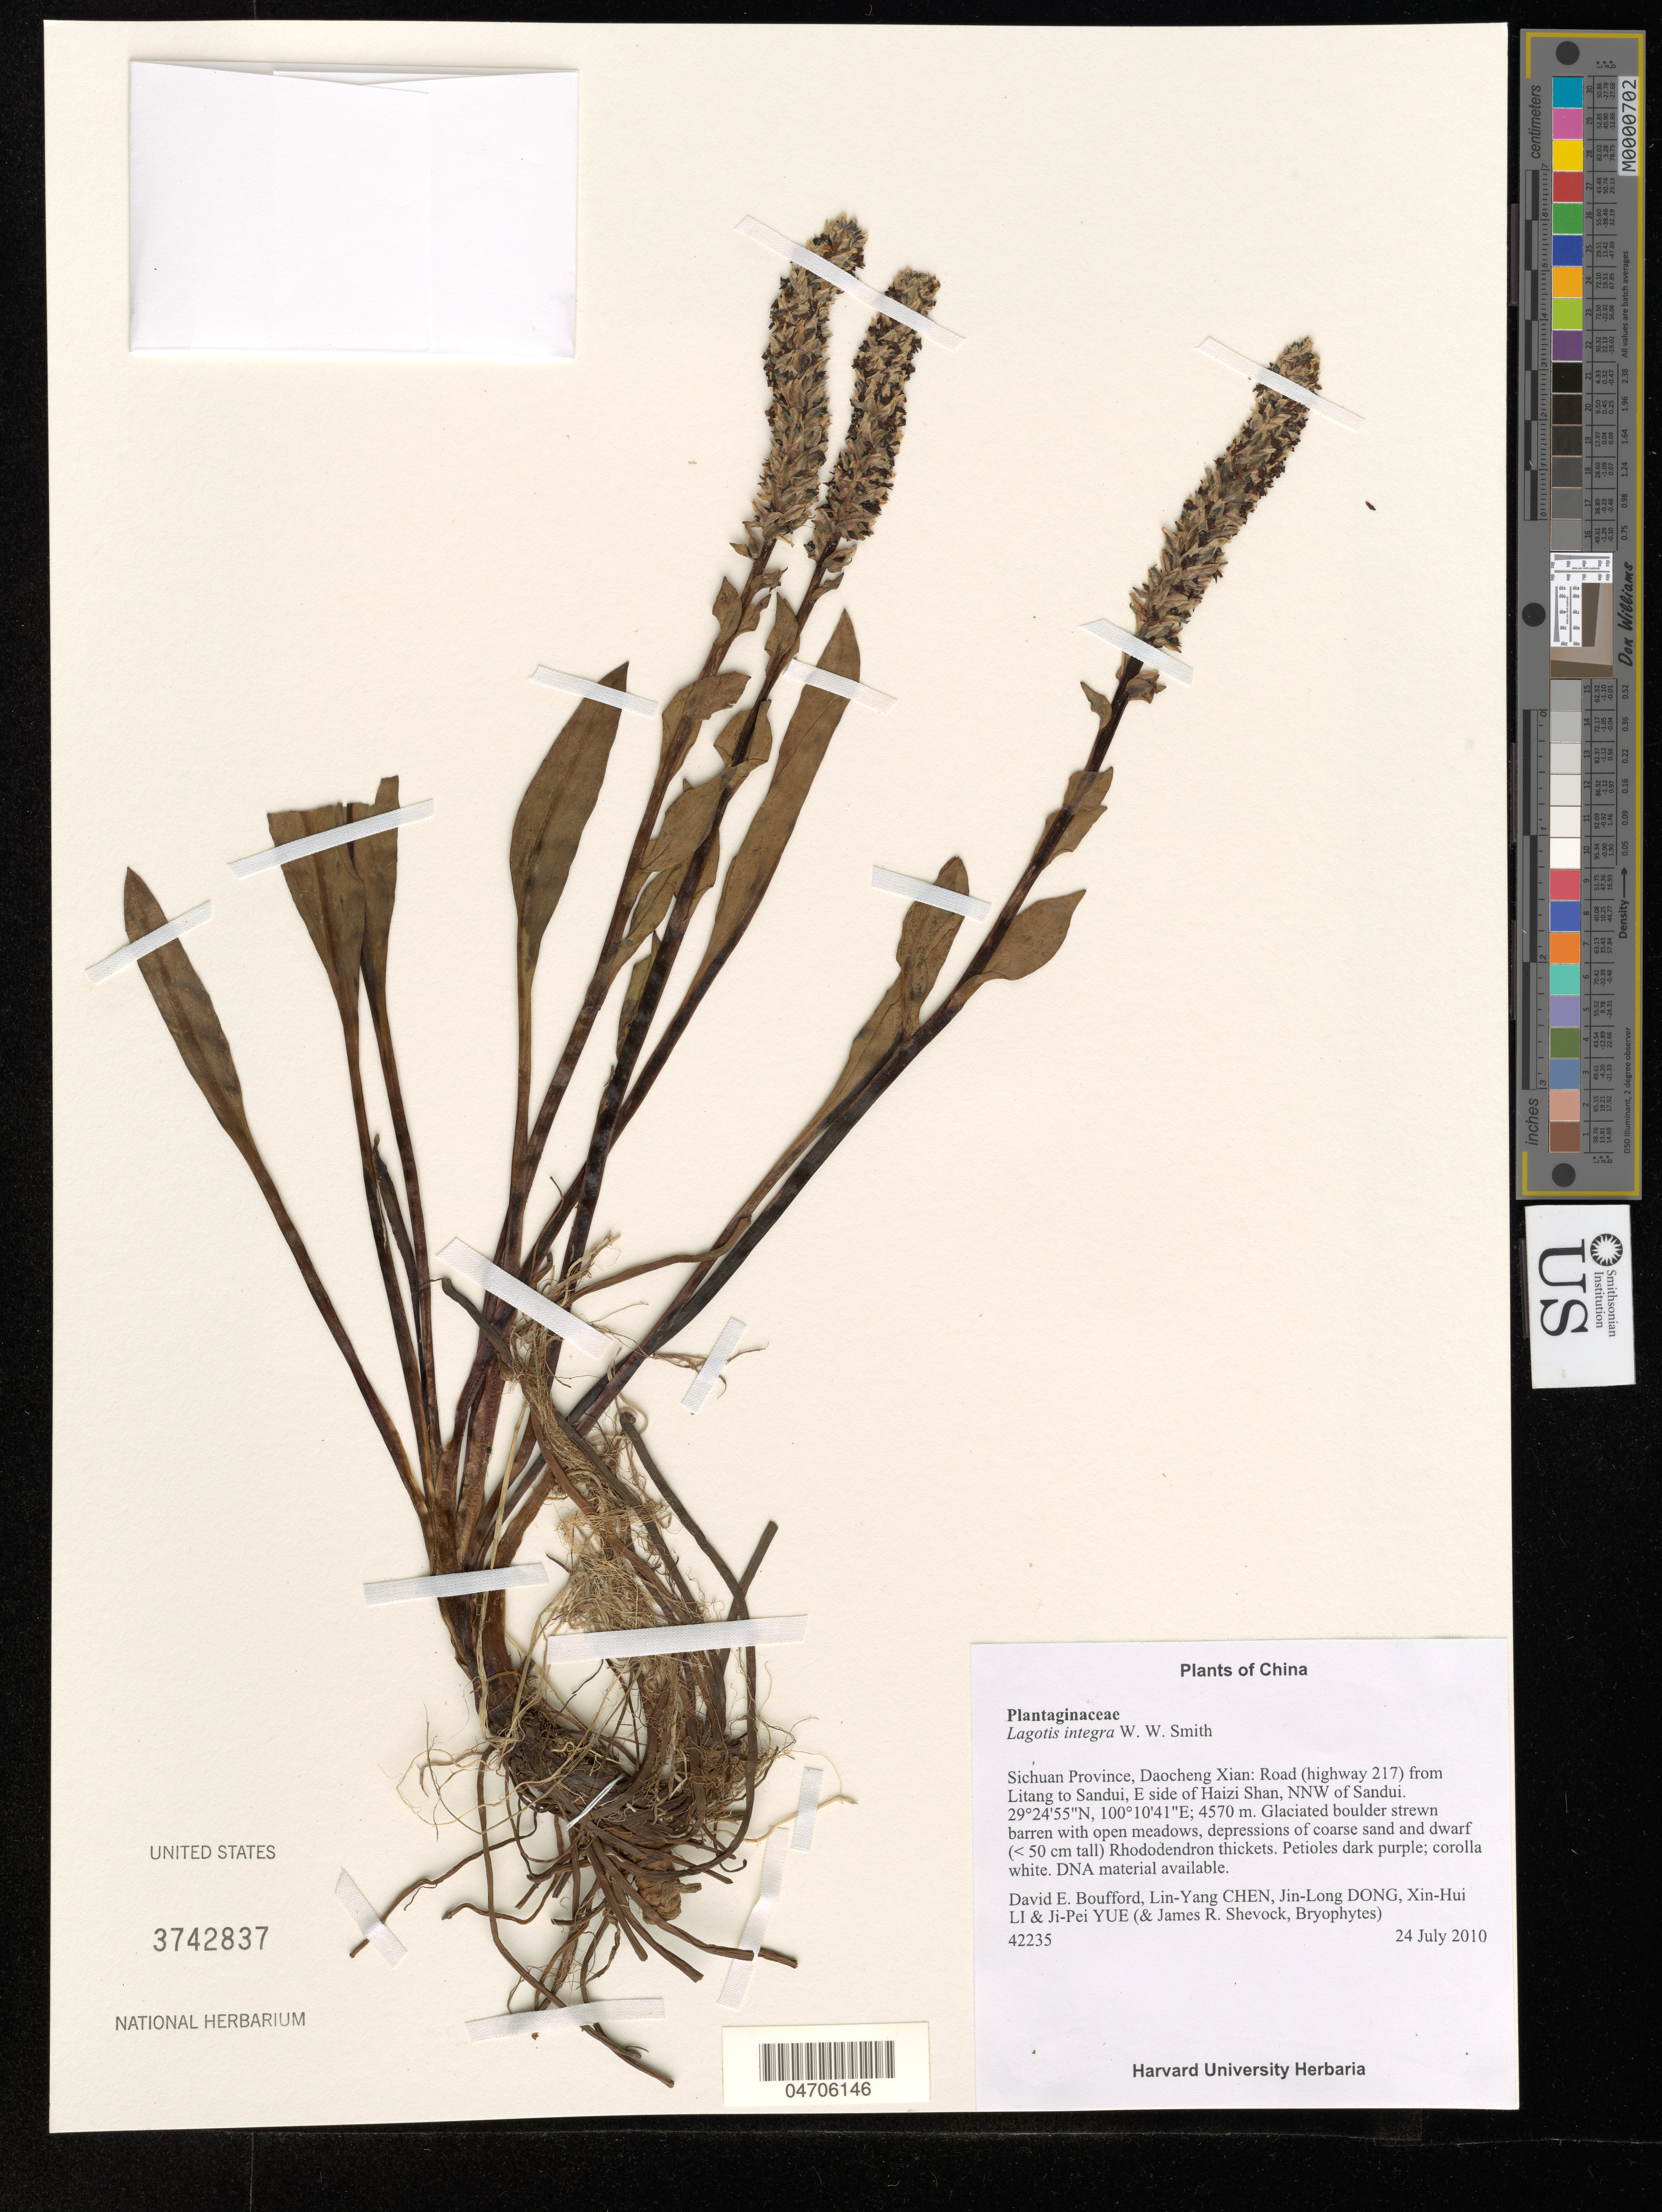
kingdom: Plantae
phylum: Tracheophyta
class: Magnoliopsida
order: Lamiales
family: Plantaginaceae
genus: Lagotis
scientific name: Lagotis integra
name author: W.W. Sm.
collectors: D. E. Boufford, L. Chen, J. Dong, X. Li & et al.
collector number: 42235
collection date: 2010-07-24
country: China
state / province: Sichuan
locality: Daocheng Xian: Road (highway 217) from Litang to Sandui, E side of Haizi Shan, NNW of Sandui.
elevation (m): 4570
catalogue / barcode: US 3742837